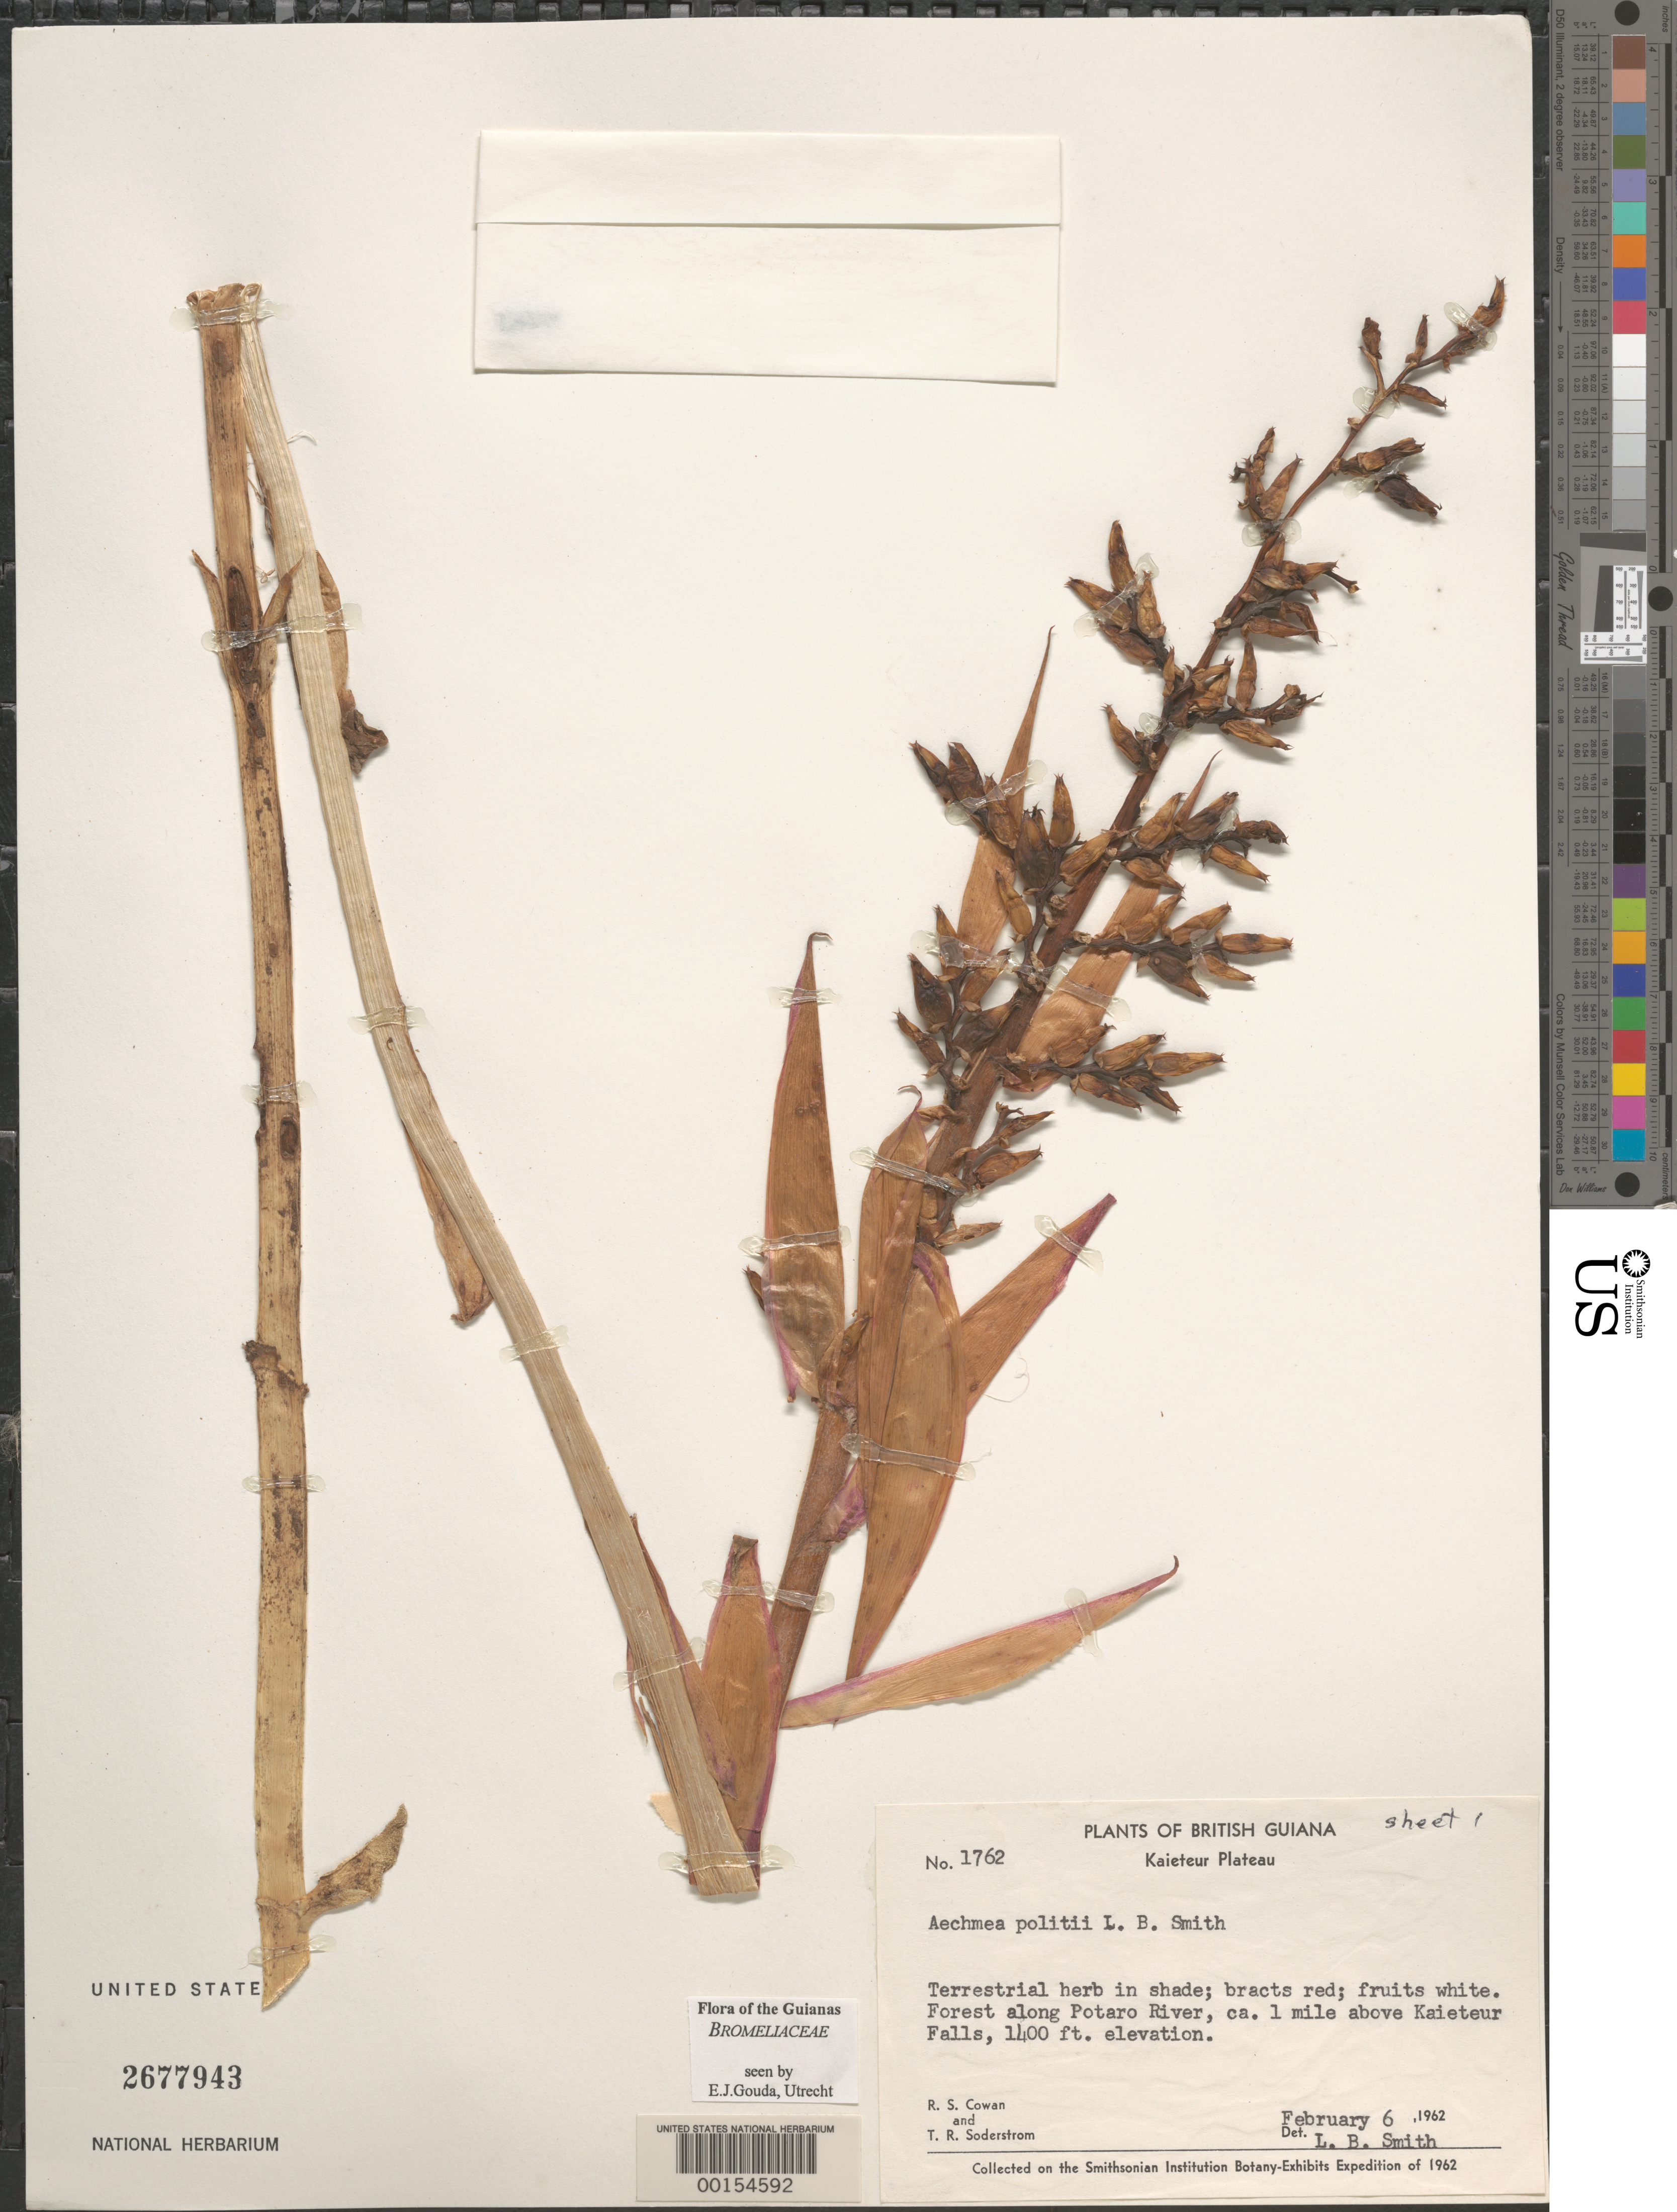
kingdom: Plantae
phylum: Tracheophyta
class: Liliopsida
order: Poales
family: Bromeliaceae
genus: Aechmea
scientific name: Aechmea politii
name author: L.B. Sm.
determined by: Gouda, E. J.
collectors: R. S. Cowan & T. R. Soderstrom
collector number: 1762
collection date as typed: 6-Feb-62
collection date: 1962-02-06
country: Guyana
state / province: Potaro-Siparuni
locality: Kaieteur Plateau, Potaro R., 1 mi. above Kaieteur Falls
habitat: In shade, forest along river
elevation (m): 427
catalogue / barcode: US 2677943